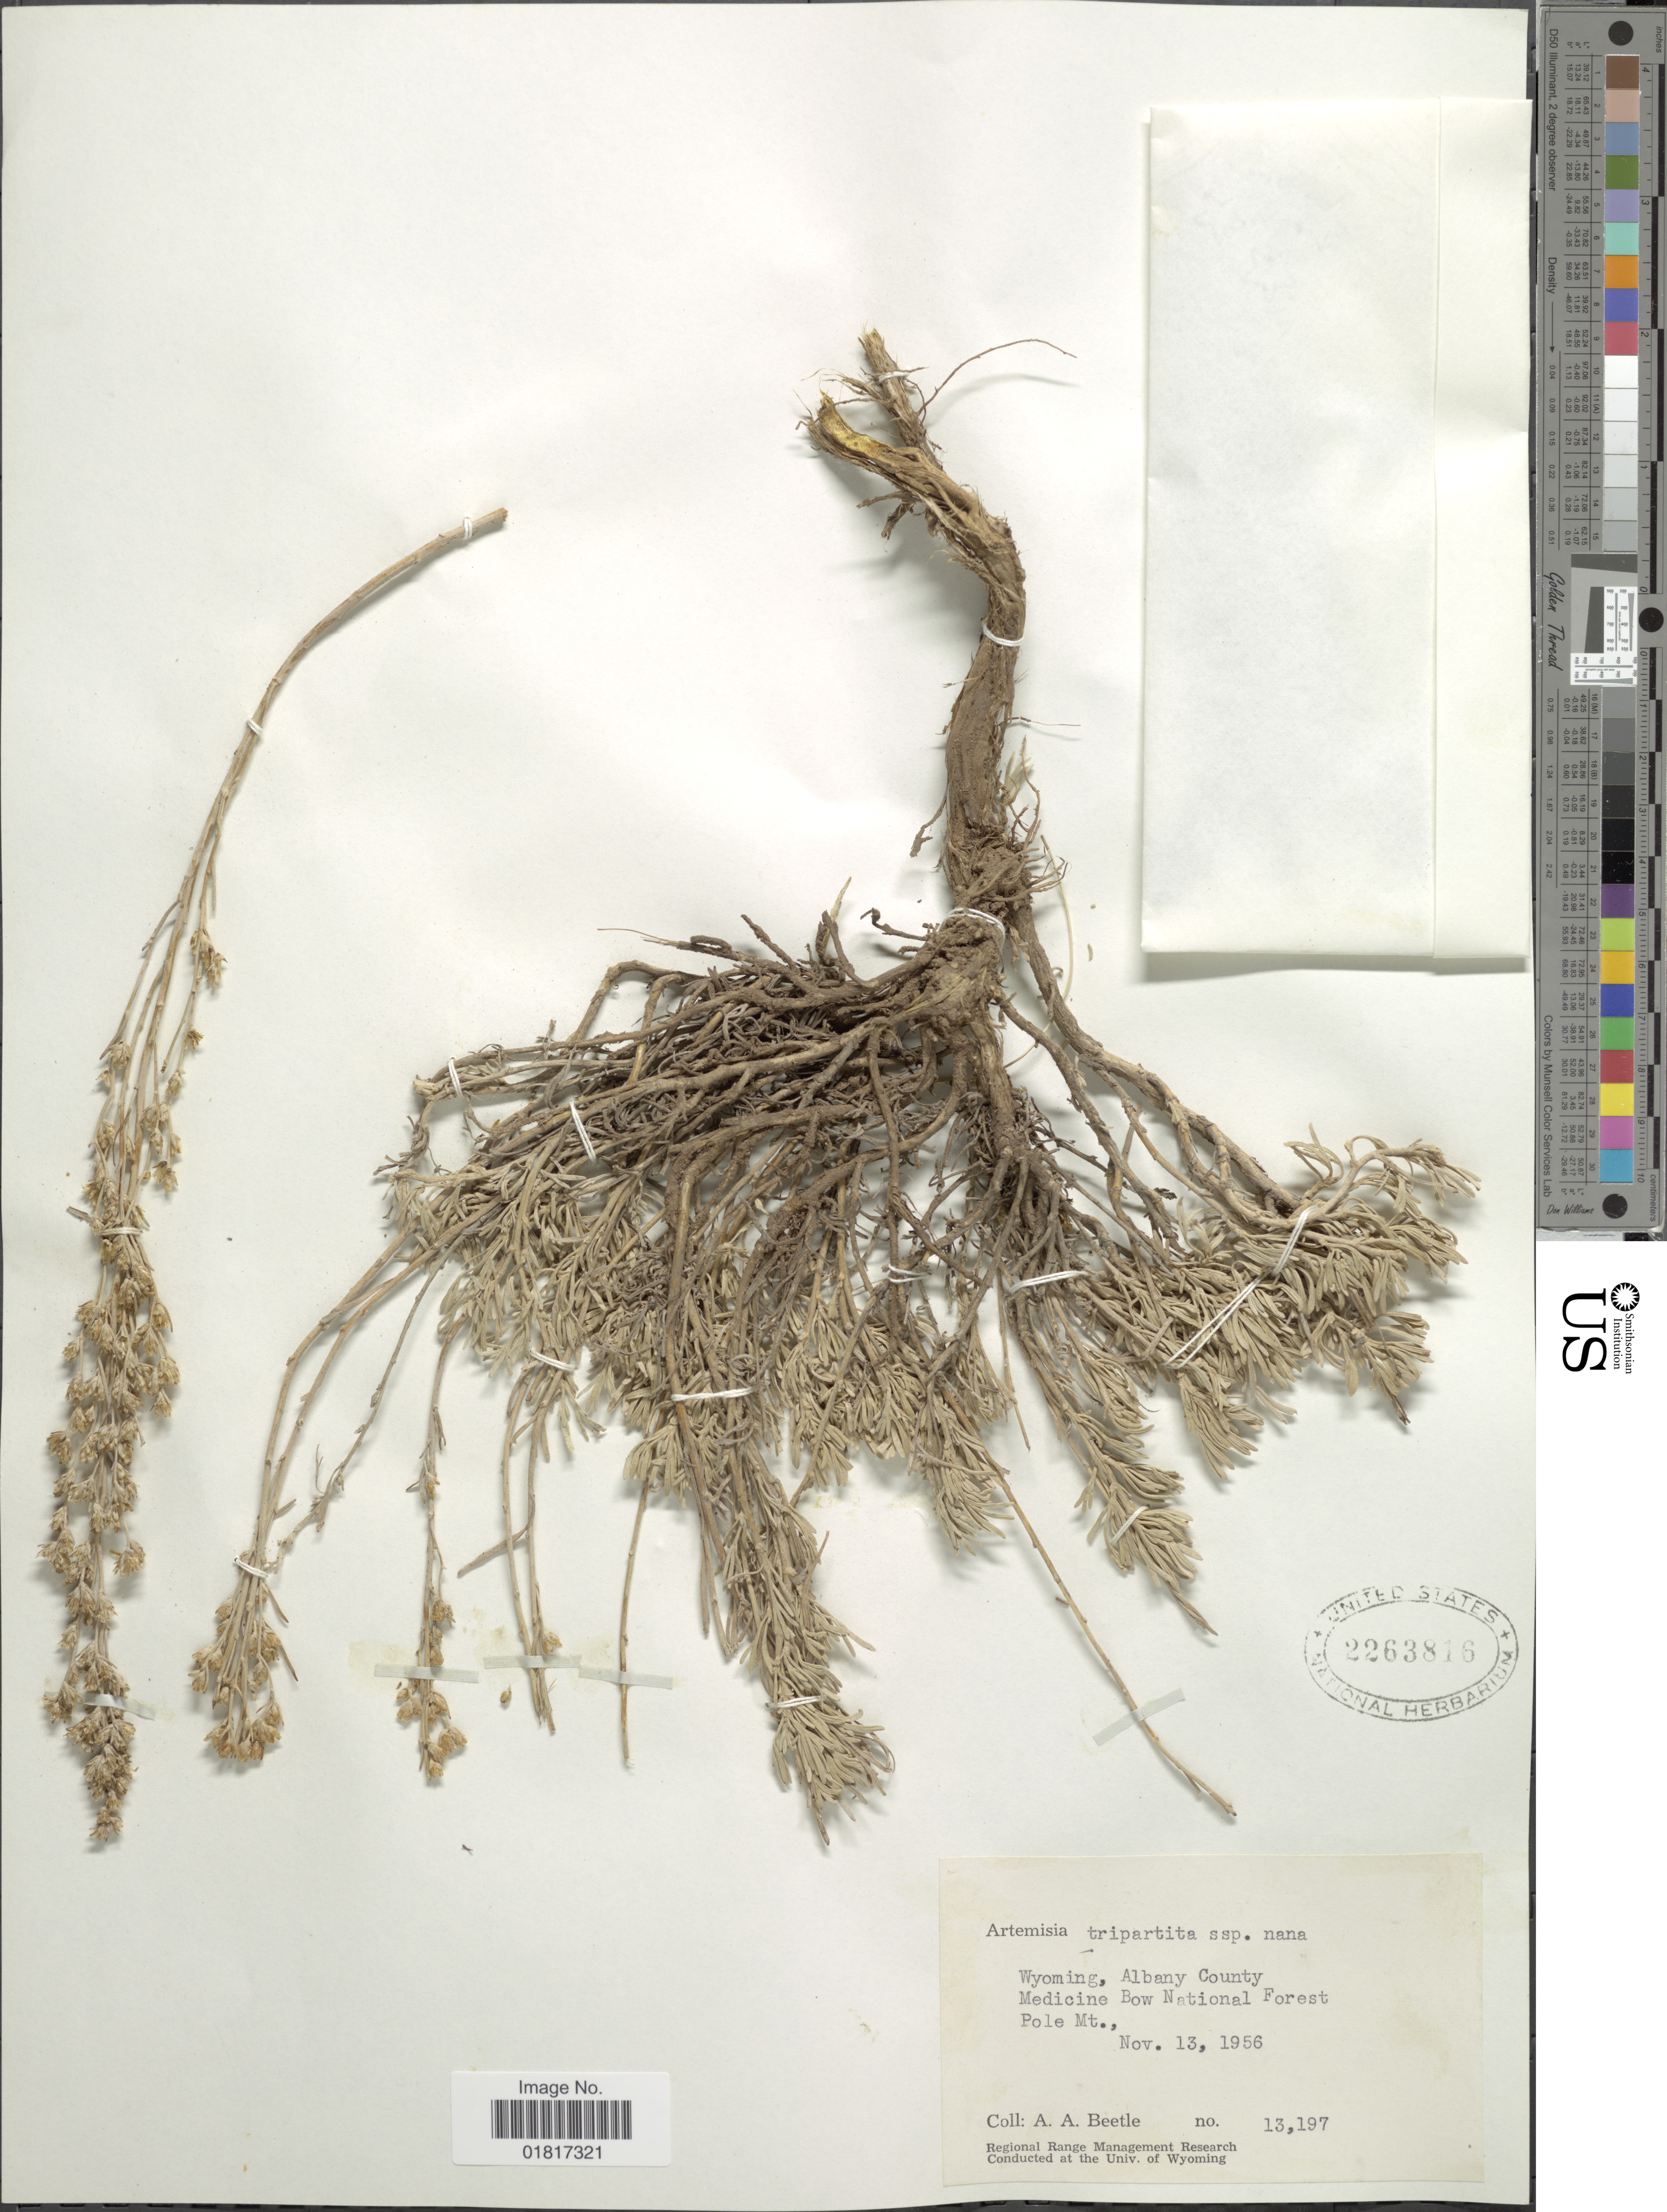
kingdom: Plantae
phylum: Tracheophyta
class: Magnoliopsida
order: Asterales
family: Asteraceae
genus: Artemisia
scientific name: Artemisia tripartita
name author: Rydb.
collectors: A. A. Beetle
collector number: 13197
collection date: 1956-11-13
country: United States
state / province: Montana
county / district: Albany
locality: Medicine Bow National Forest, Pole Mtn.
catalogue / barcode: US 2263816